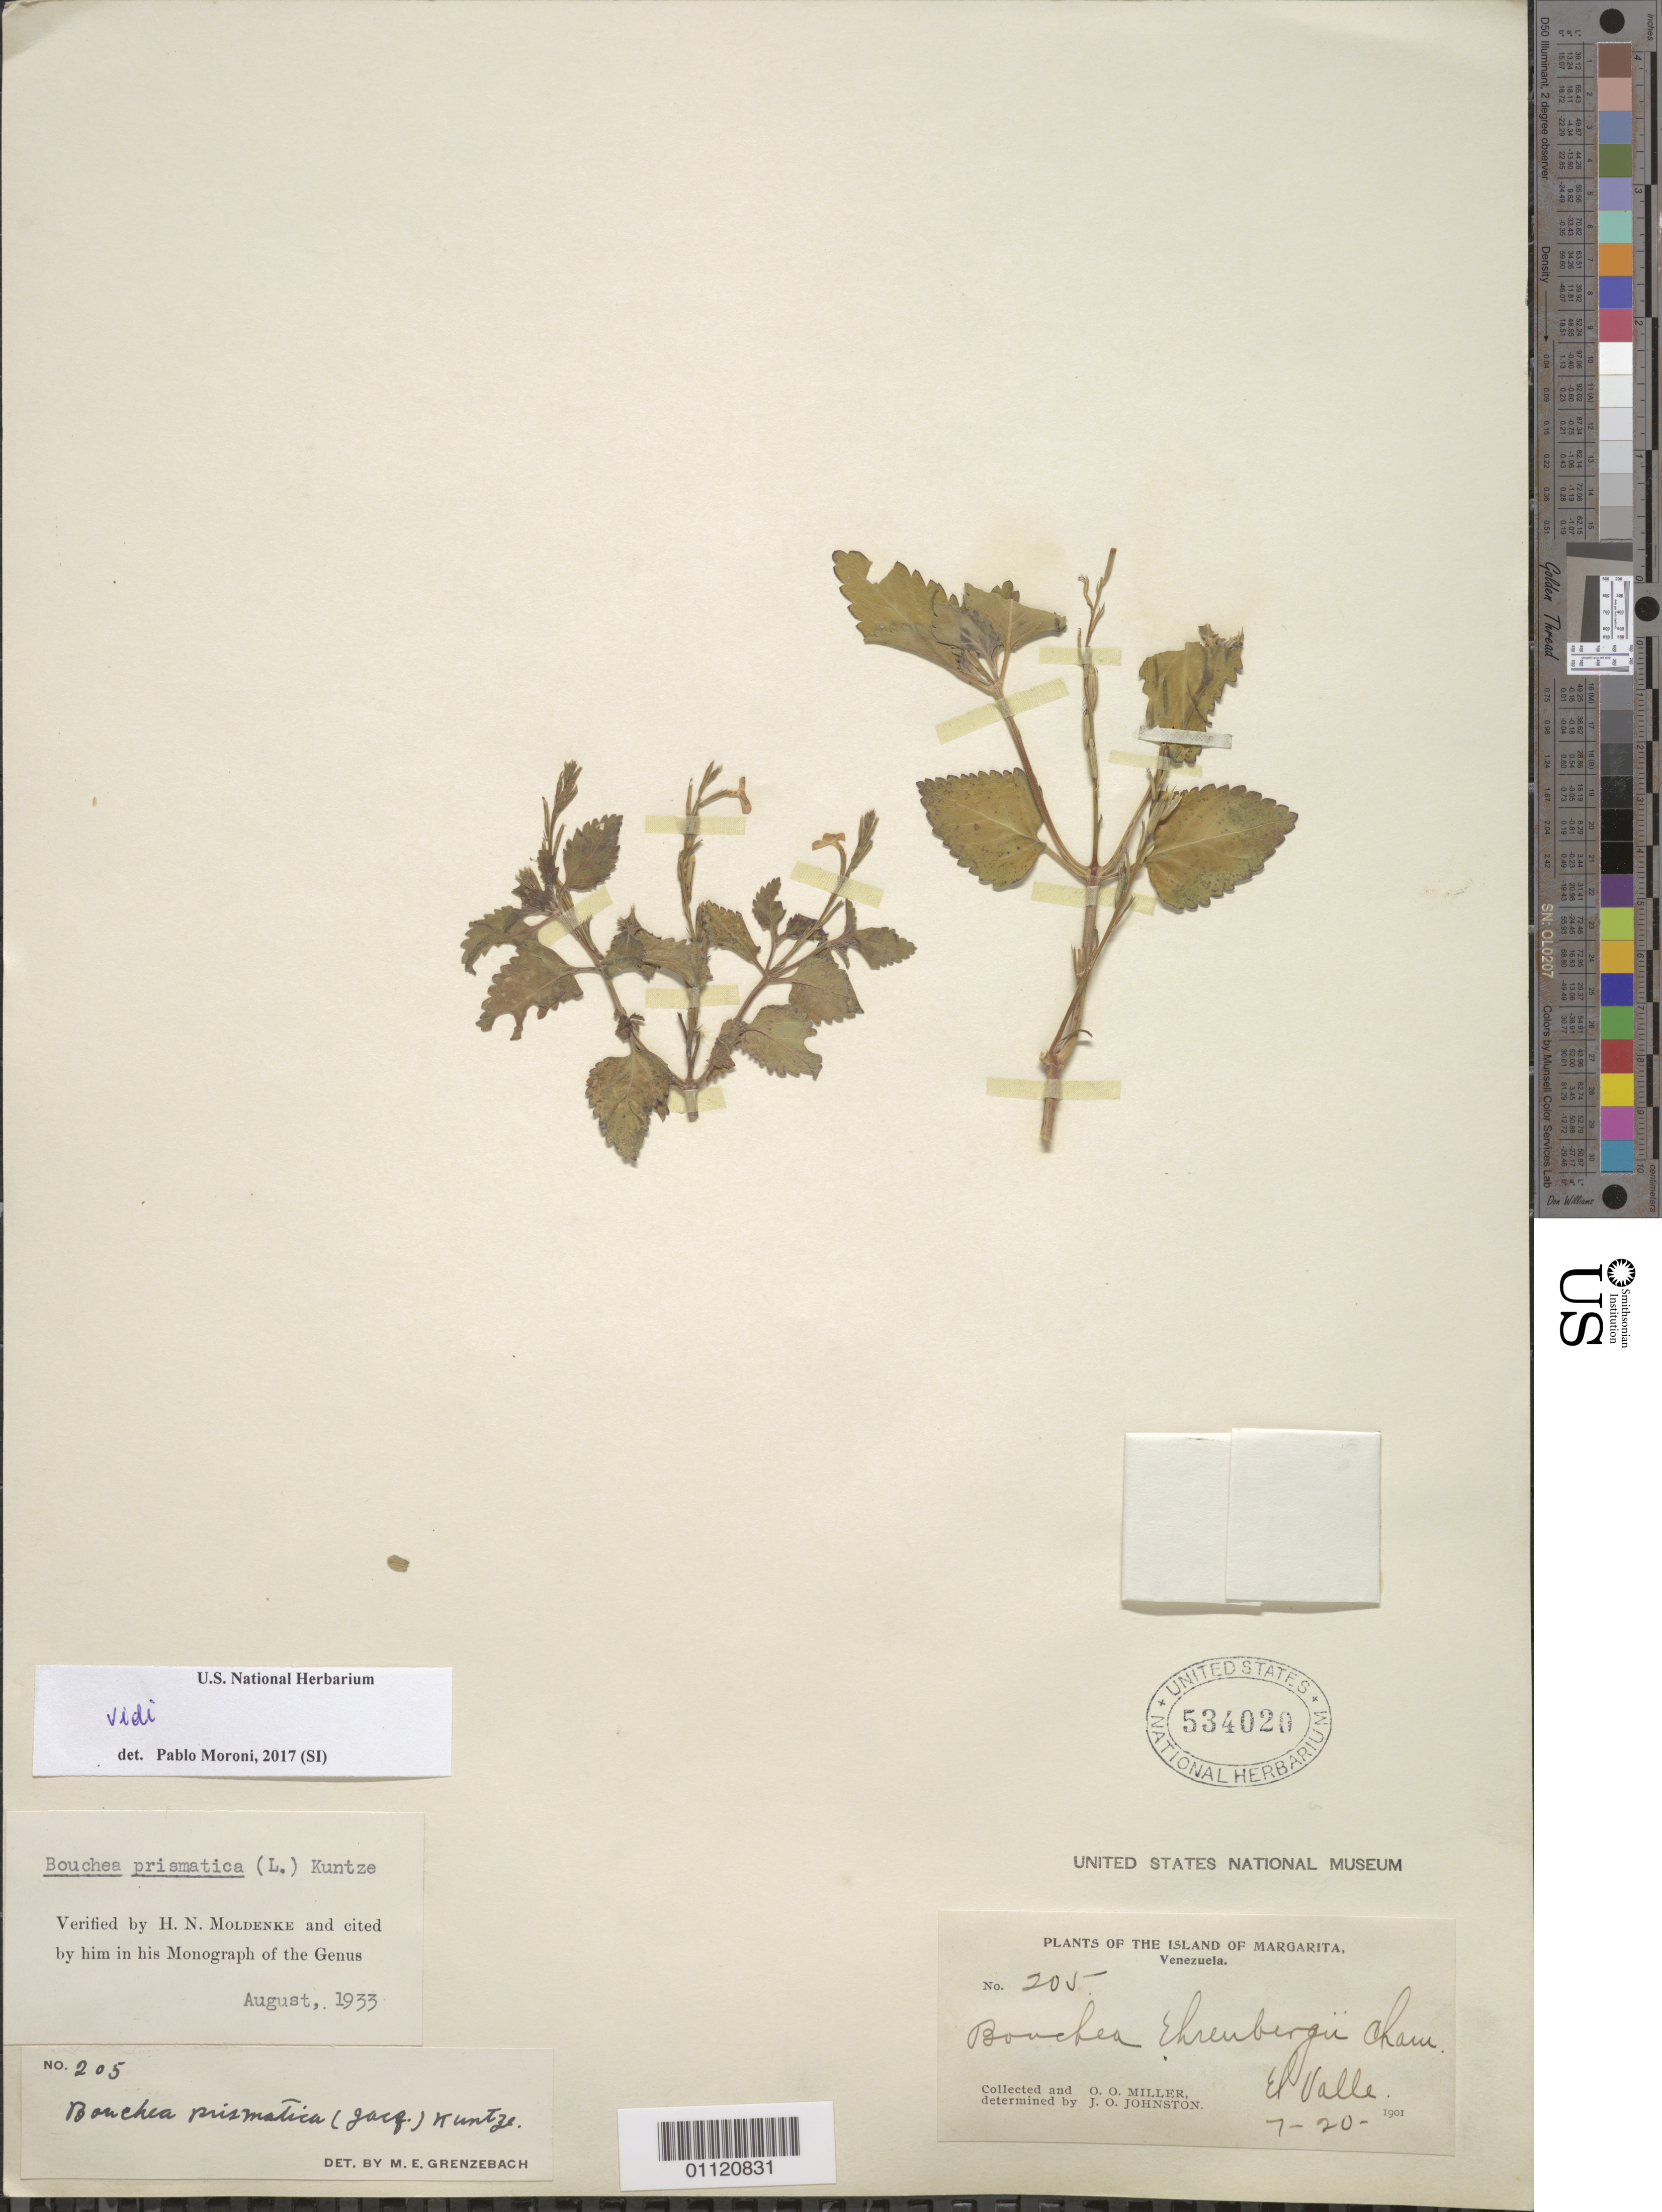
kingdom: Plantae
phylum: Tracheophyta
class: Magnoliopsida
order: Lamiales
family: Verbenaceae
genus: Bouchea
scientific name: Bouchea prismatica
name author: (L.) Kuntze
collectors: O. O. Miller & J. Johnston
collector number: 205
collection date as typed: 20 Jul 1901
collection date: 1901-07-20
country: Venezuela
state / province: Nueva Esparta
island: Margarita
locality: El Valle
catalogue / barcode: US 534020